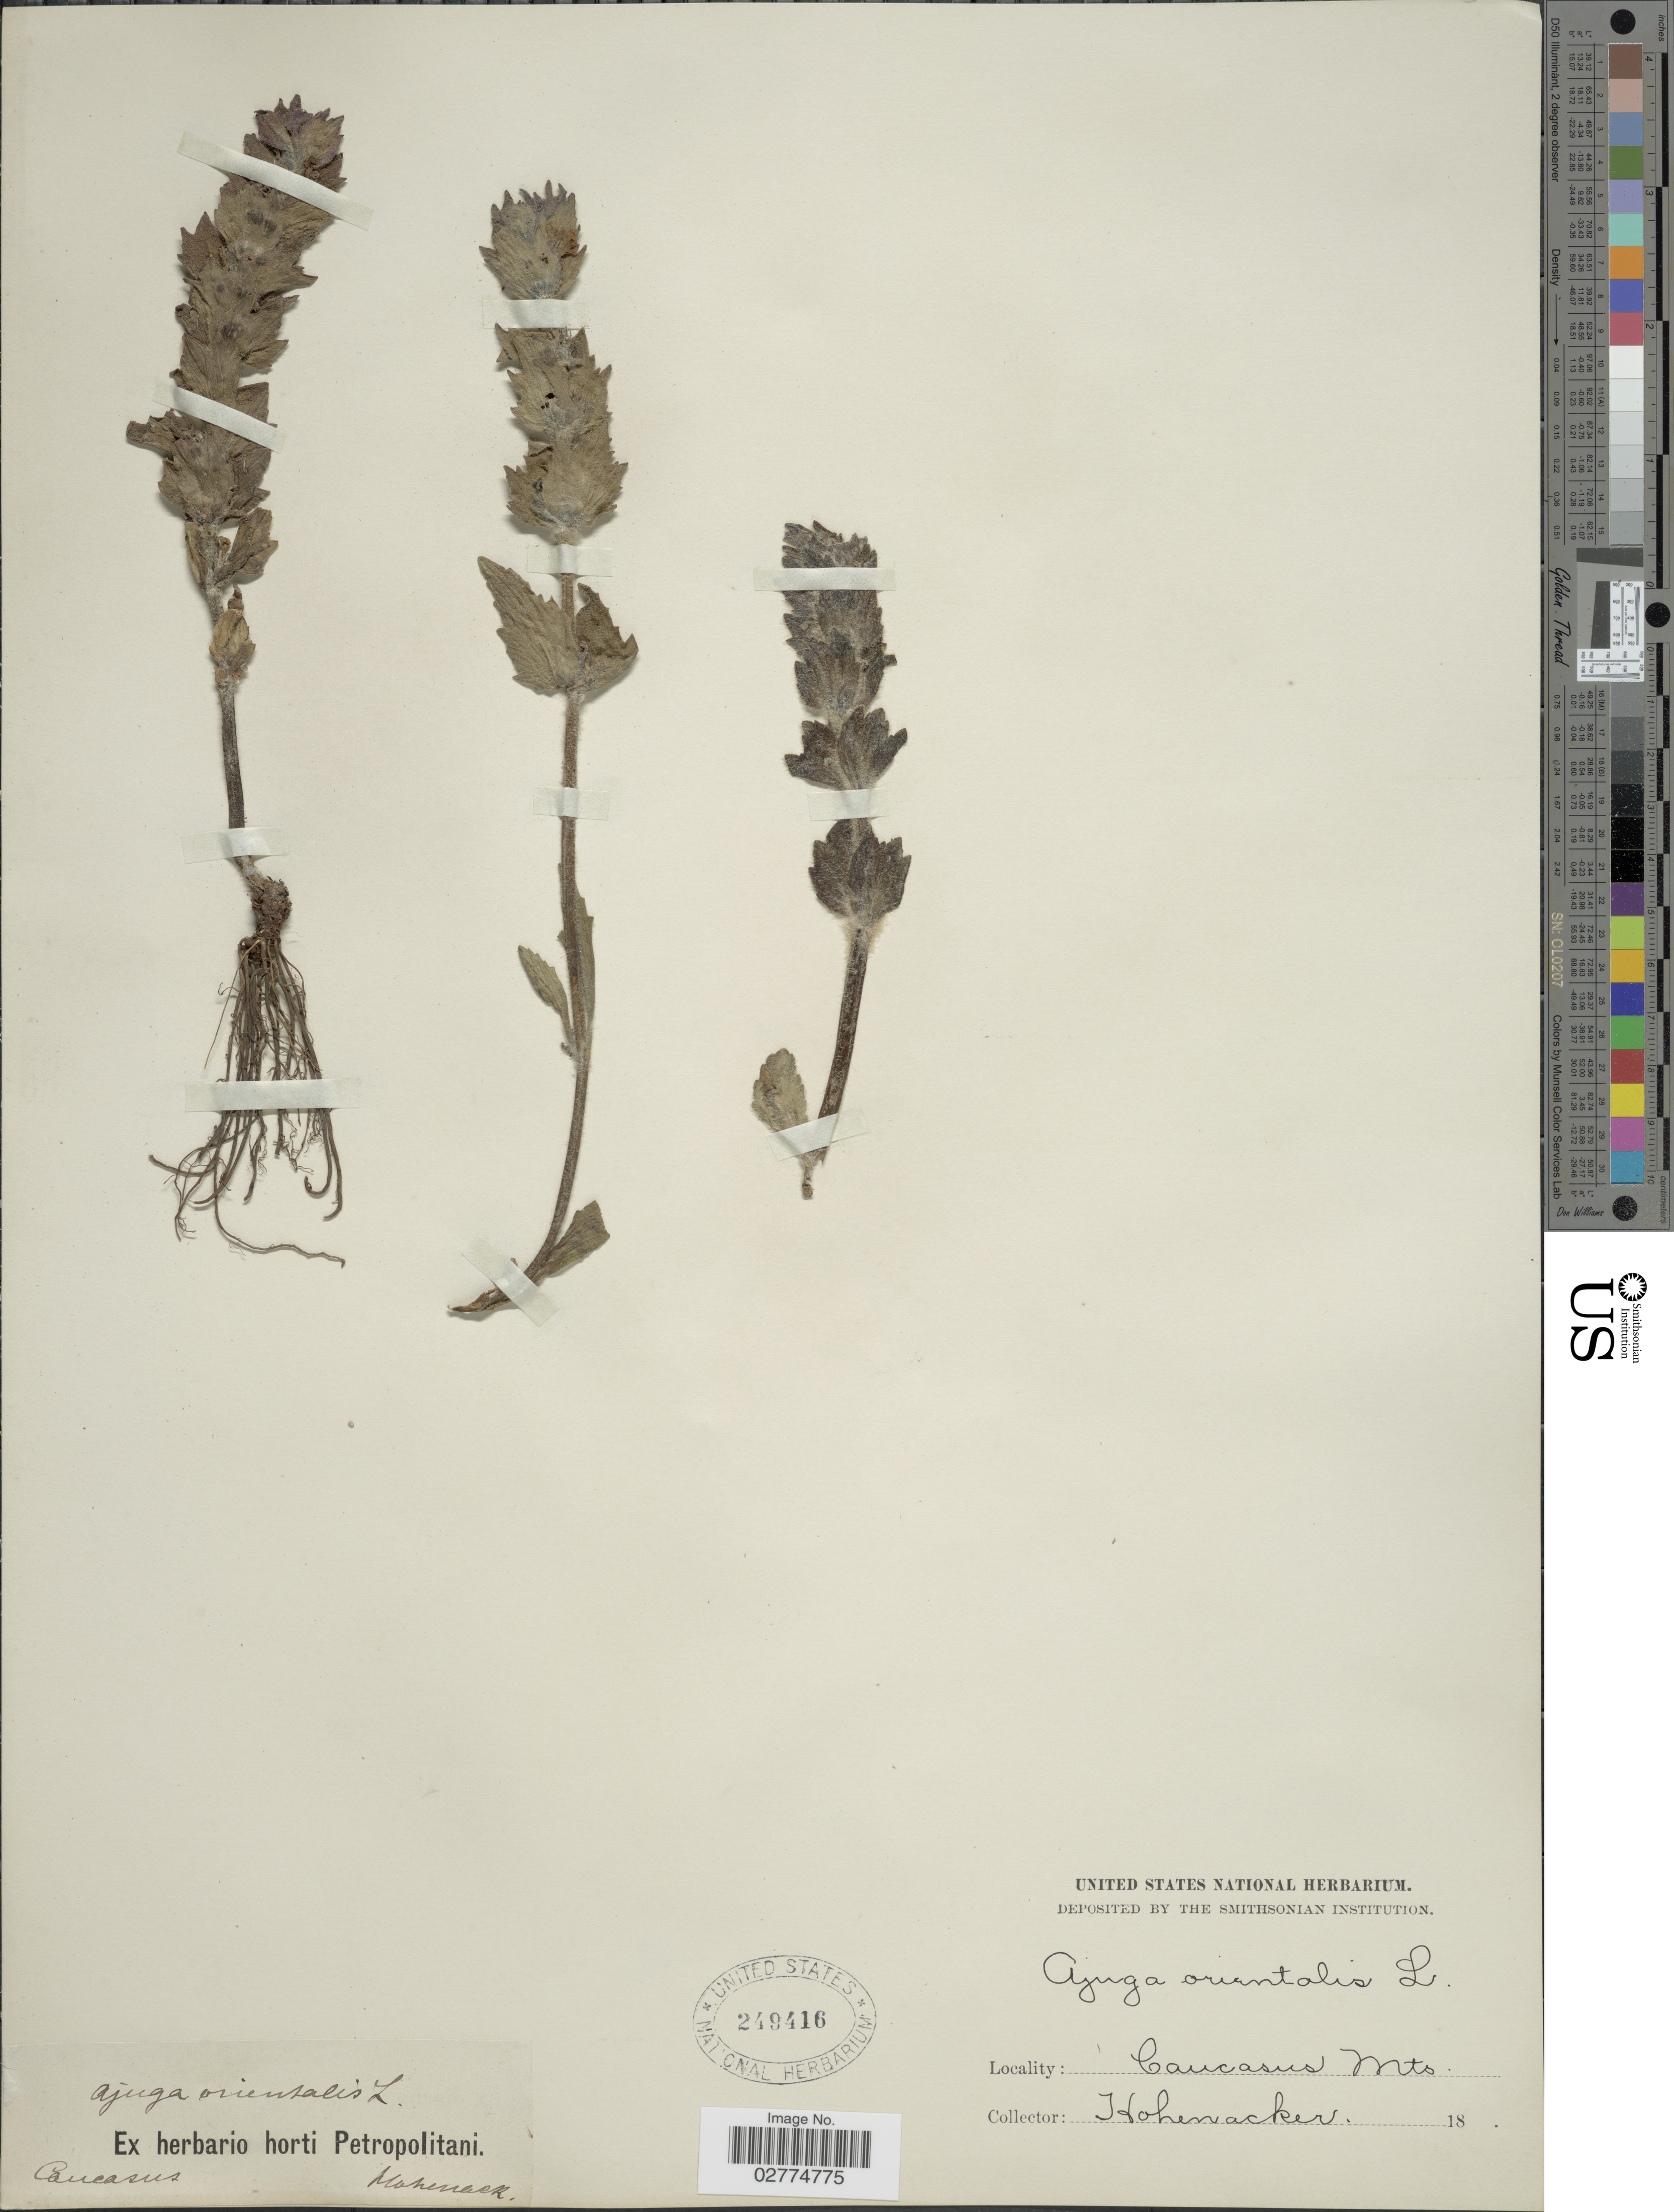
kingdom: Plantae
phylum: Tracheophyta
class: Magnoliopsida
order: Lamiales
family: Lamiaceae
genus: Ajuga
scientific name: Ajuga orientalis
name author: L.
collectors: Hohenacker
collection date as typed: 18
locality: Caucasus Mts.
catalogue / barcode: US 249416